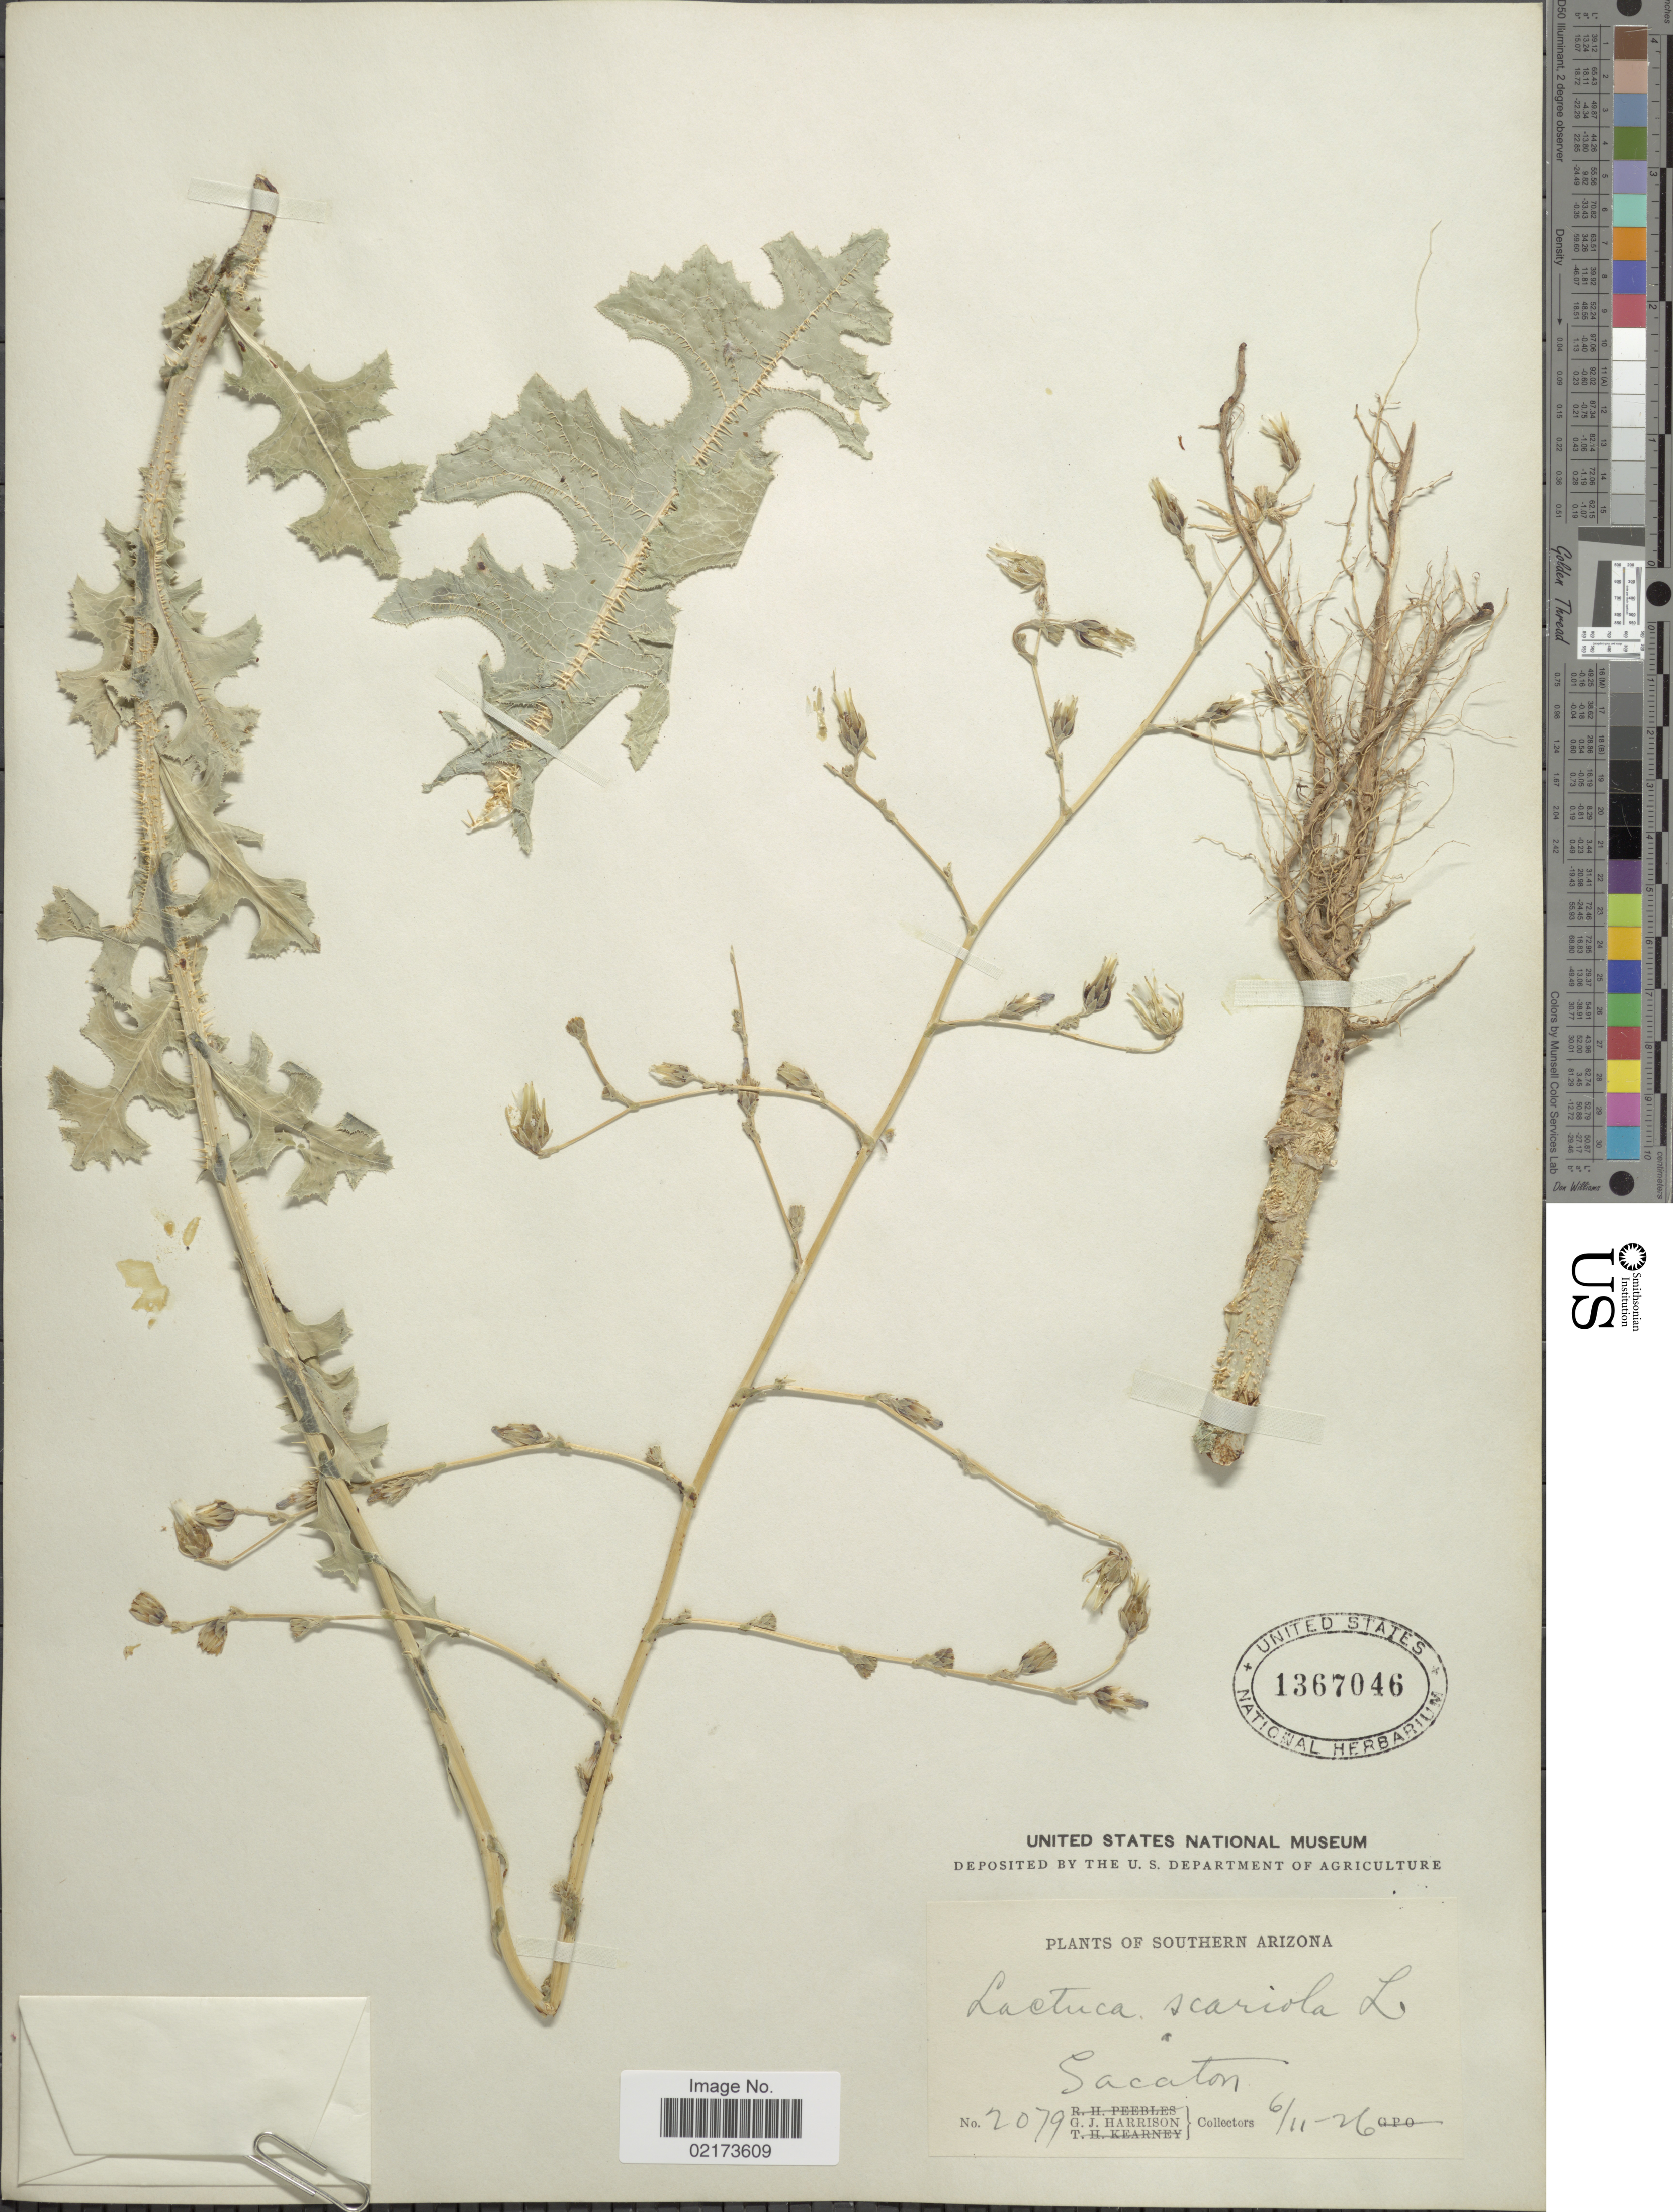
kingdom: Plantae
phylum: Tracheophyta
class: Magnoliopsida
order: Asterales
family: Asteraceae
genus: Lactuca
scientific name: Lactuca serriola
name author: L.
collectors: G. J. Harrison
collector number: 2079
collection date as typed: Transcribed d/m/y: 11/6/26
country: United States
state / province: Arizona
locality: Southern Arizona, Sacaton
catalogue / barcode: US 1367046